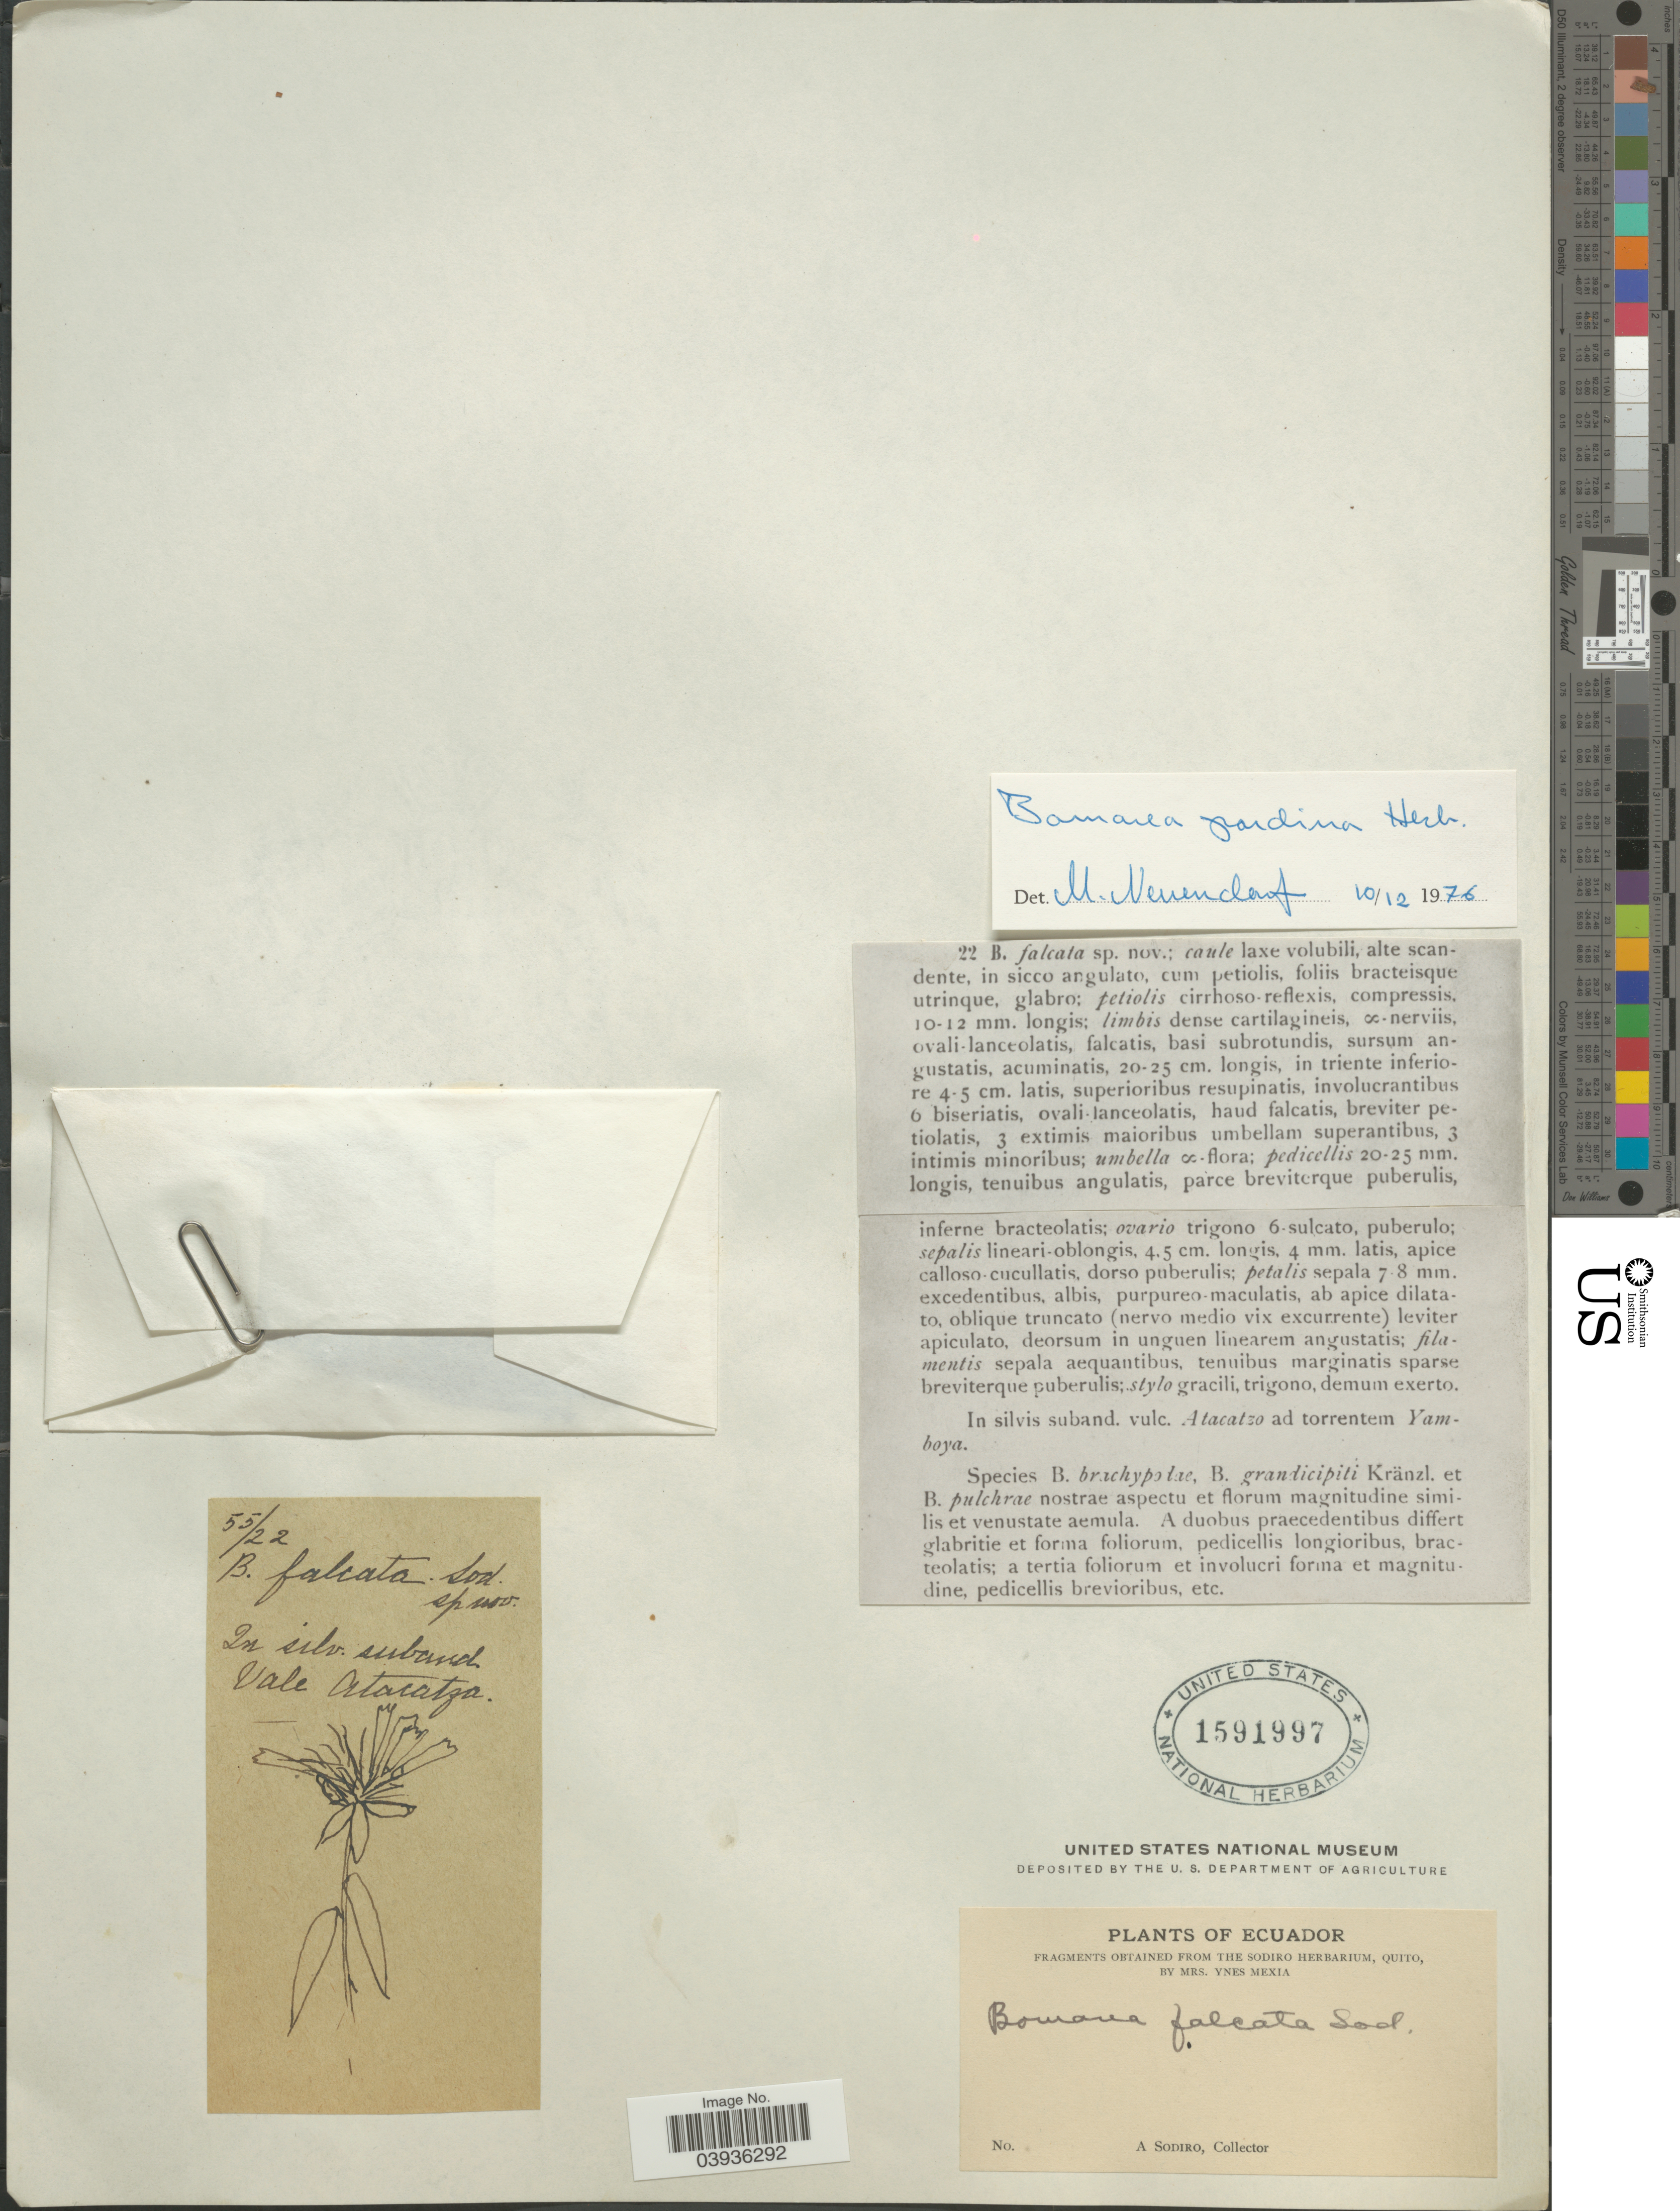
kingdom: Plantae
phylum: Tracheophyta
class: Liliopsida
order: Liliales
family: Alstroemeriaceae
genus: Bomarea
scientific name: Bomarea pardina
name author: Herb.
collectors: A. Sodiro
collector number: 55/22B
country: Ecuador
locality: In silv. suband. vale Atacatza.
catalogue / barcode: US 1591997